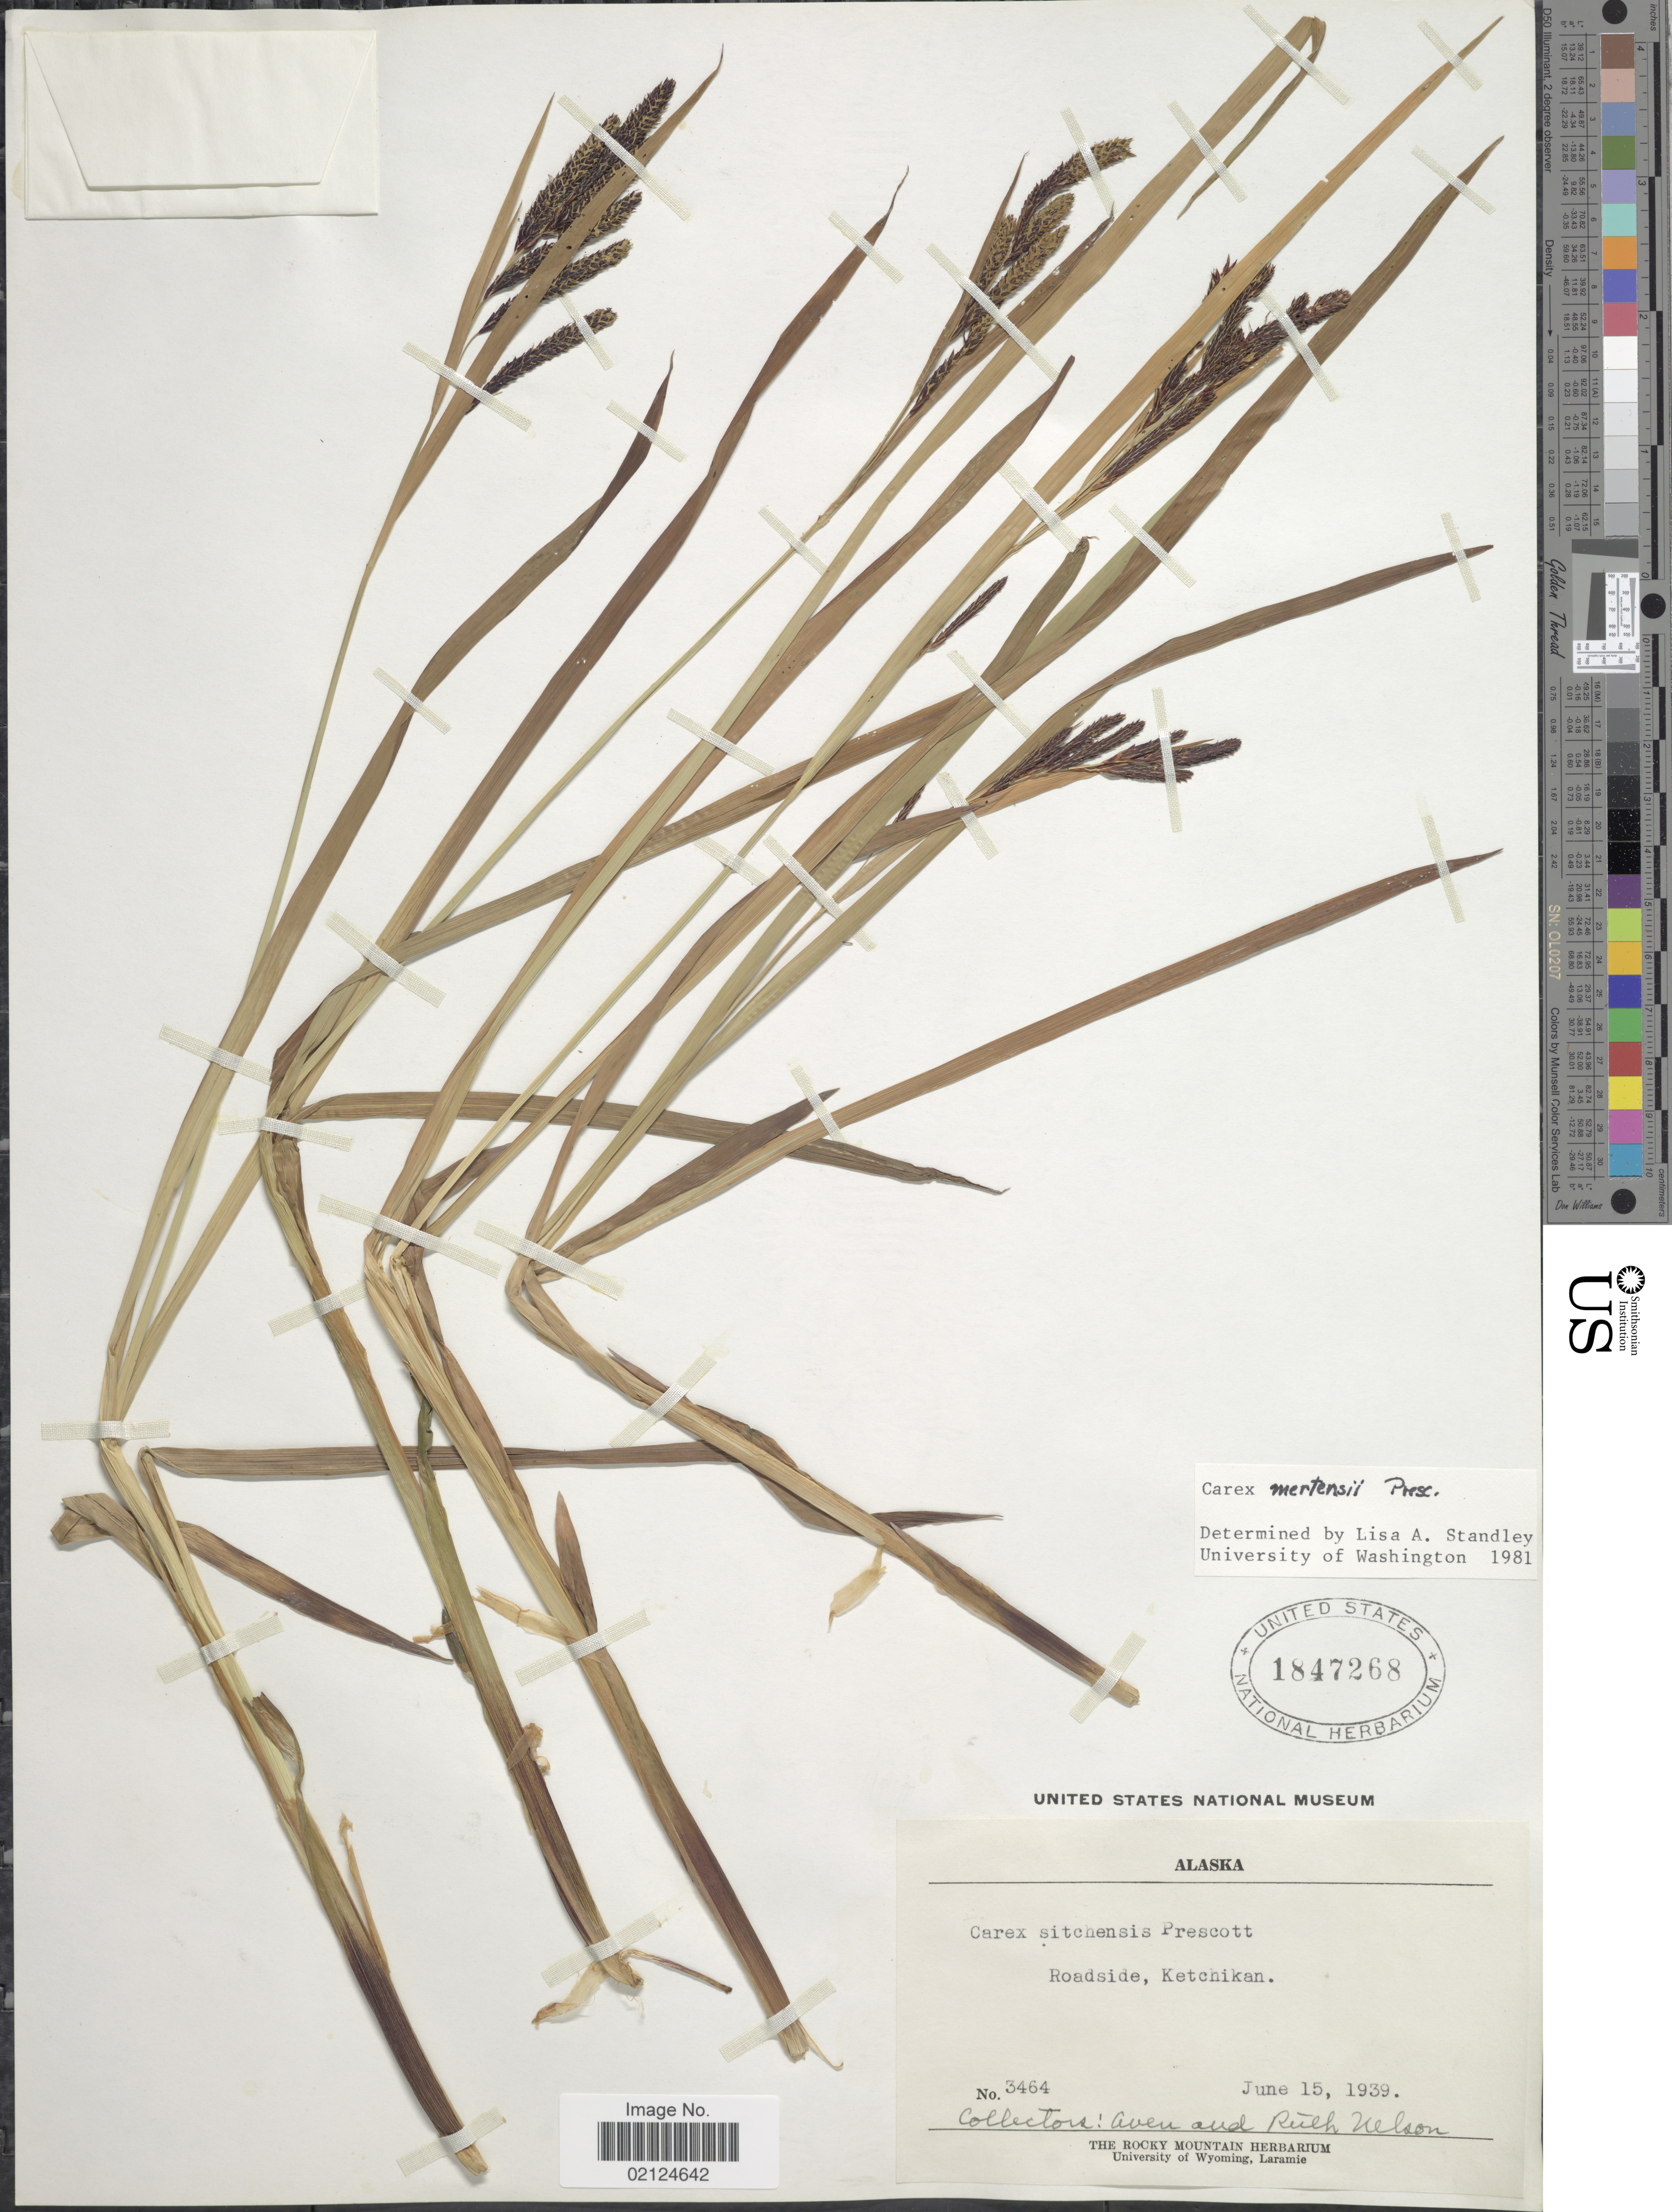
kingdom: Plantae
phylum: Tracheophyta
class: Liliopsida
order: Poales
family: Cyperaceae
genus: Carex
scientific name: Carex mertensii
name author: J.D. Prescott ex Bong.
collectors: A. Nelson & R. A. Nelson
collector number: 3464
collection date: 1939-06-15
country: United States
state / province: Alaska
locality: Roadside, Ketchikan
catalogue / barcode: US 1847268